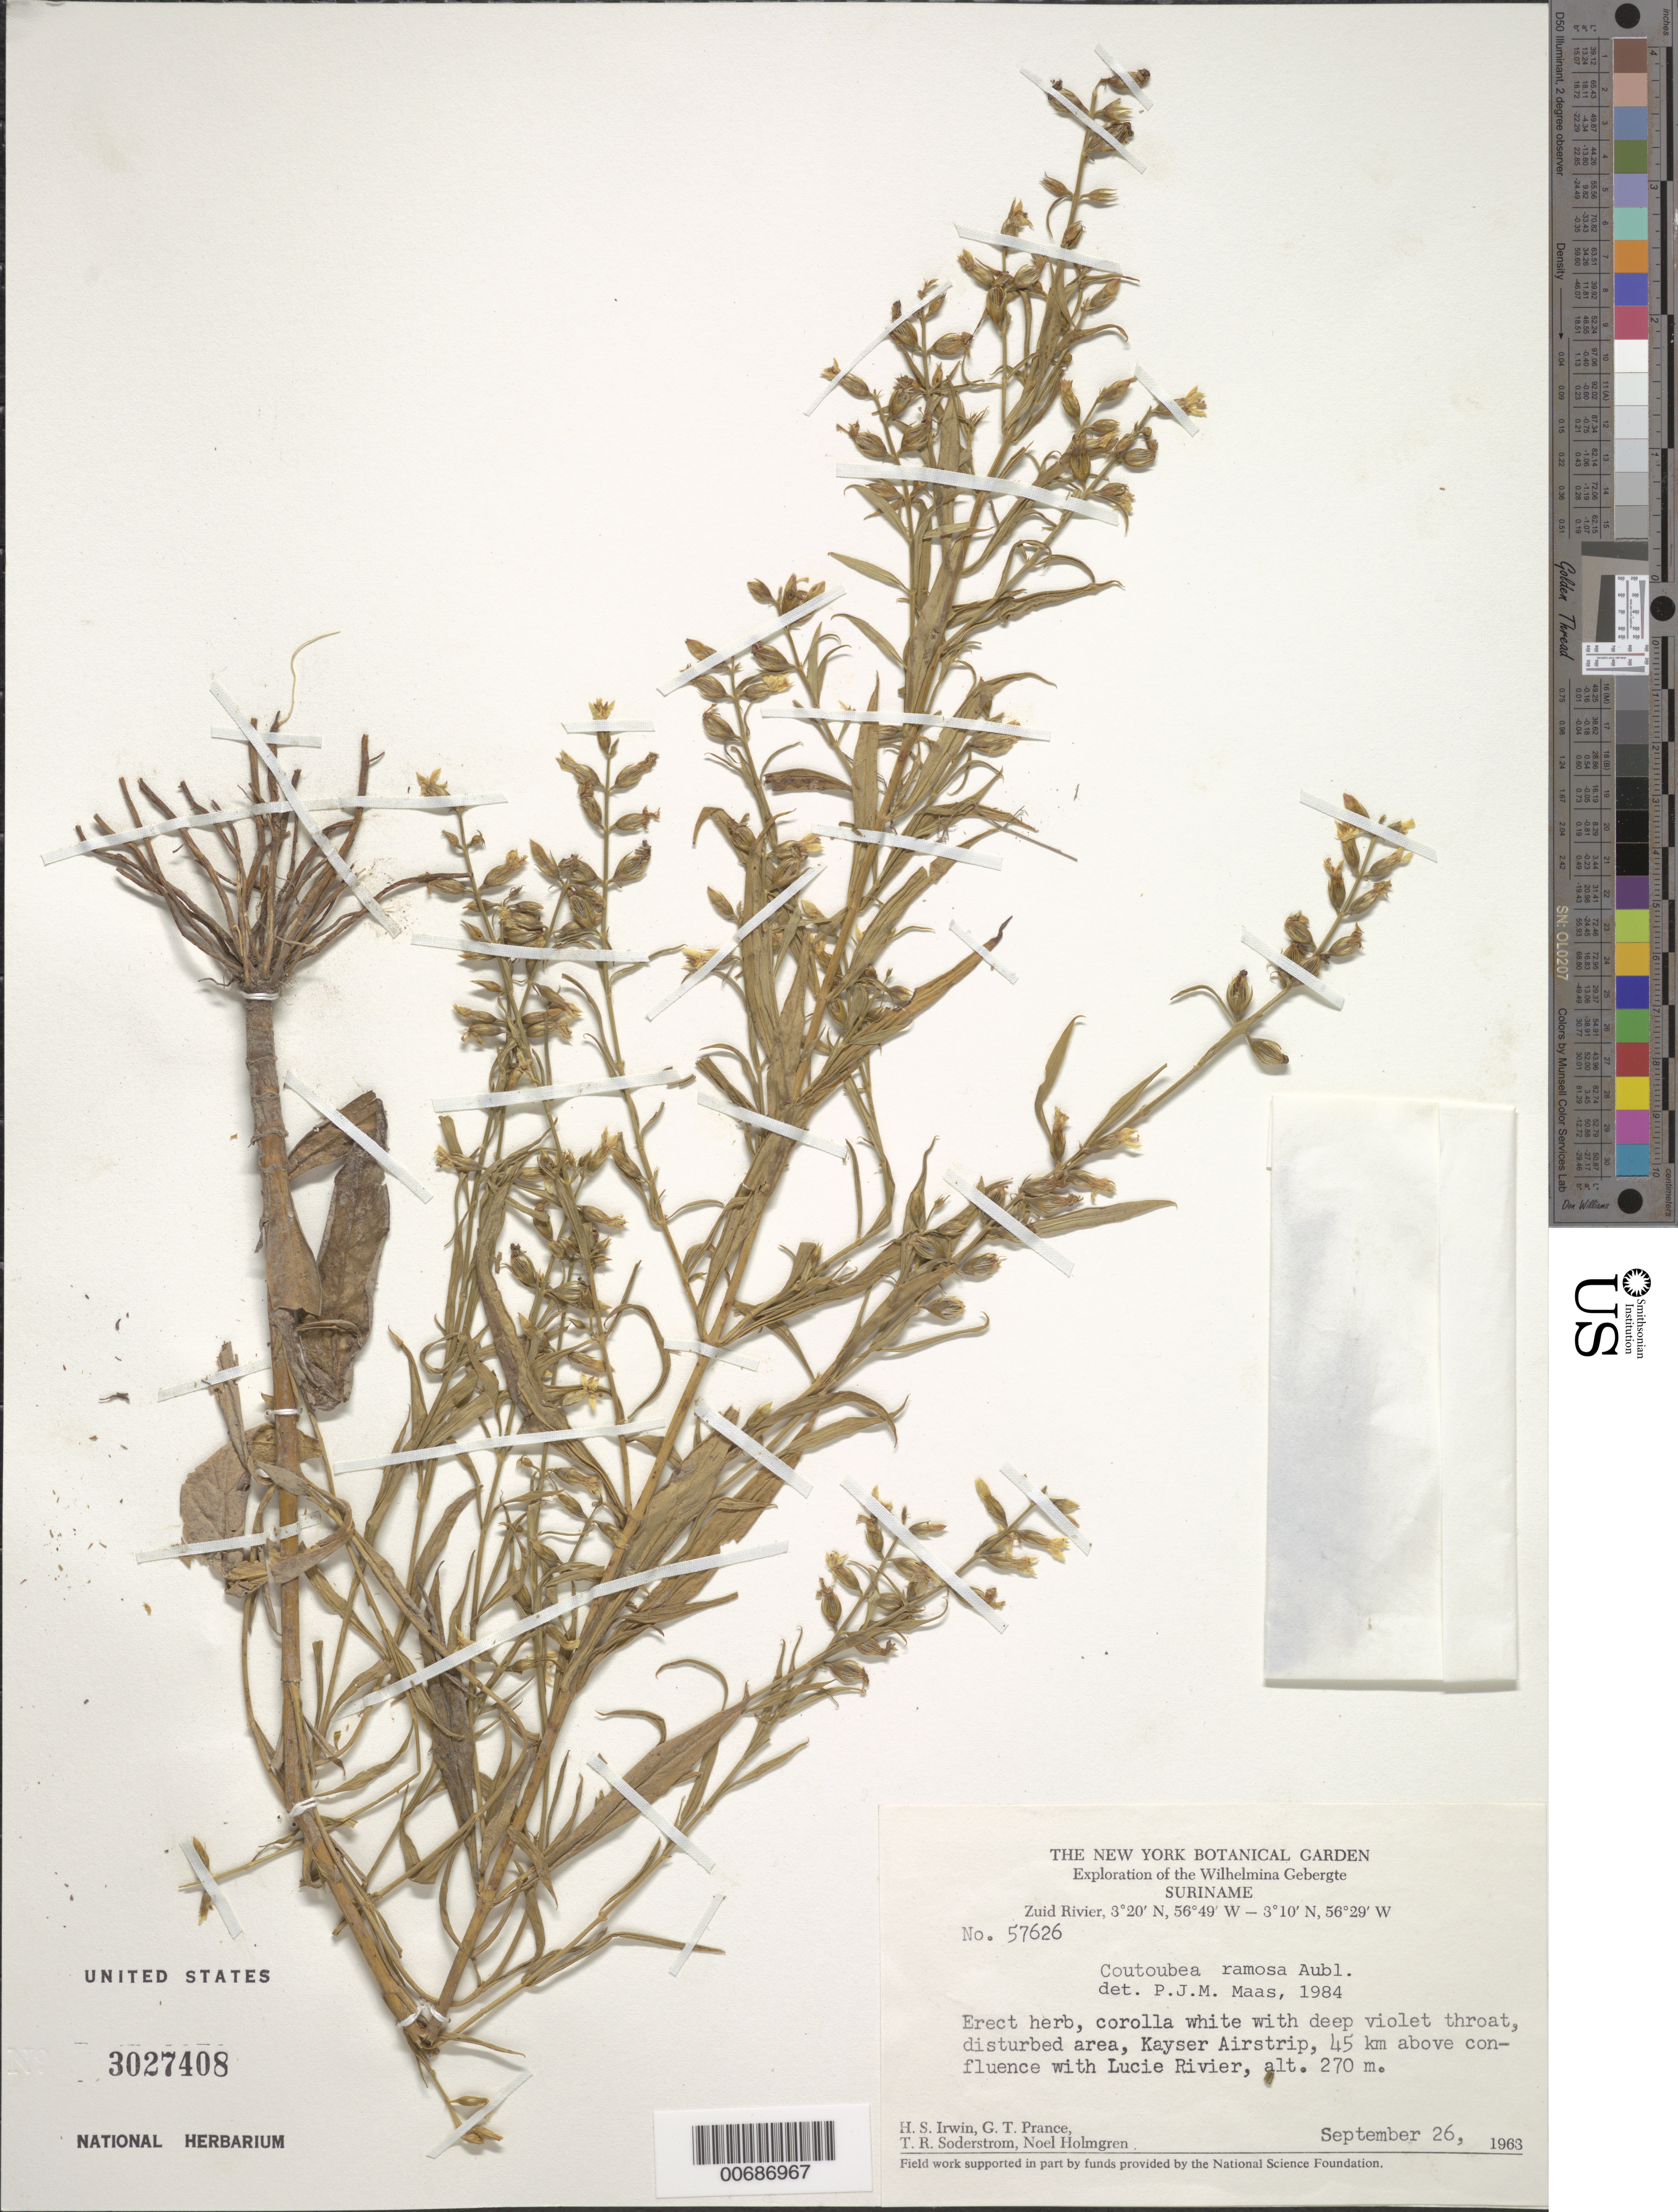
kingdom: Plantae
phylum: Tracheophyta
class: Magnoliopsida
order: Gentianales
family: Gentianaceae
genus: Coutoubea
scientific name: Coutoubea ramosa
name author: Aubl.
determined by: Maas, Paul J. M.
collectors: H. Irwin, G. T. Prance, T. R. Soderstrom & N. H. Holmgren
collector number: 57626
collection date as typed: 26-Sep-63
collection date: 1963-09-26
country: Suriname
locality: Kayser Airstrip, Zuid R., 45 km above confl. with Lucie R., Wilhelmina Gebergte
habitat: Disturbed area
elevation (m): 270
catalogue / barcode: US 3027408